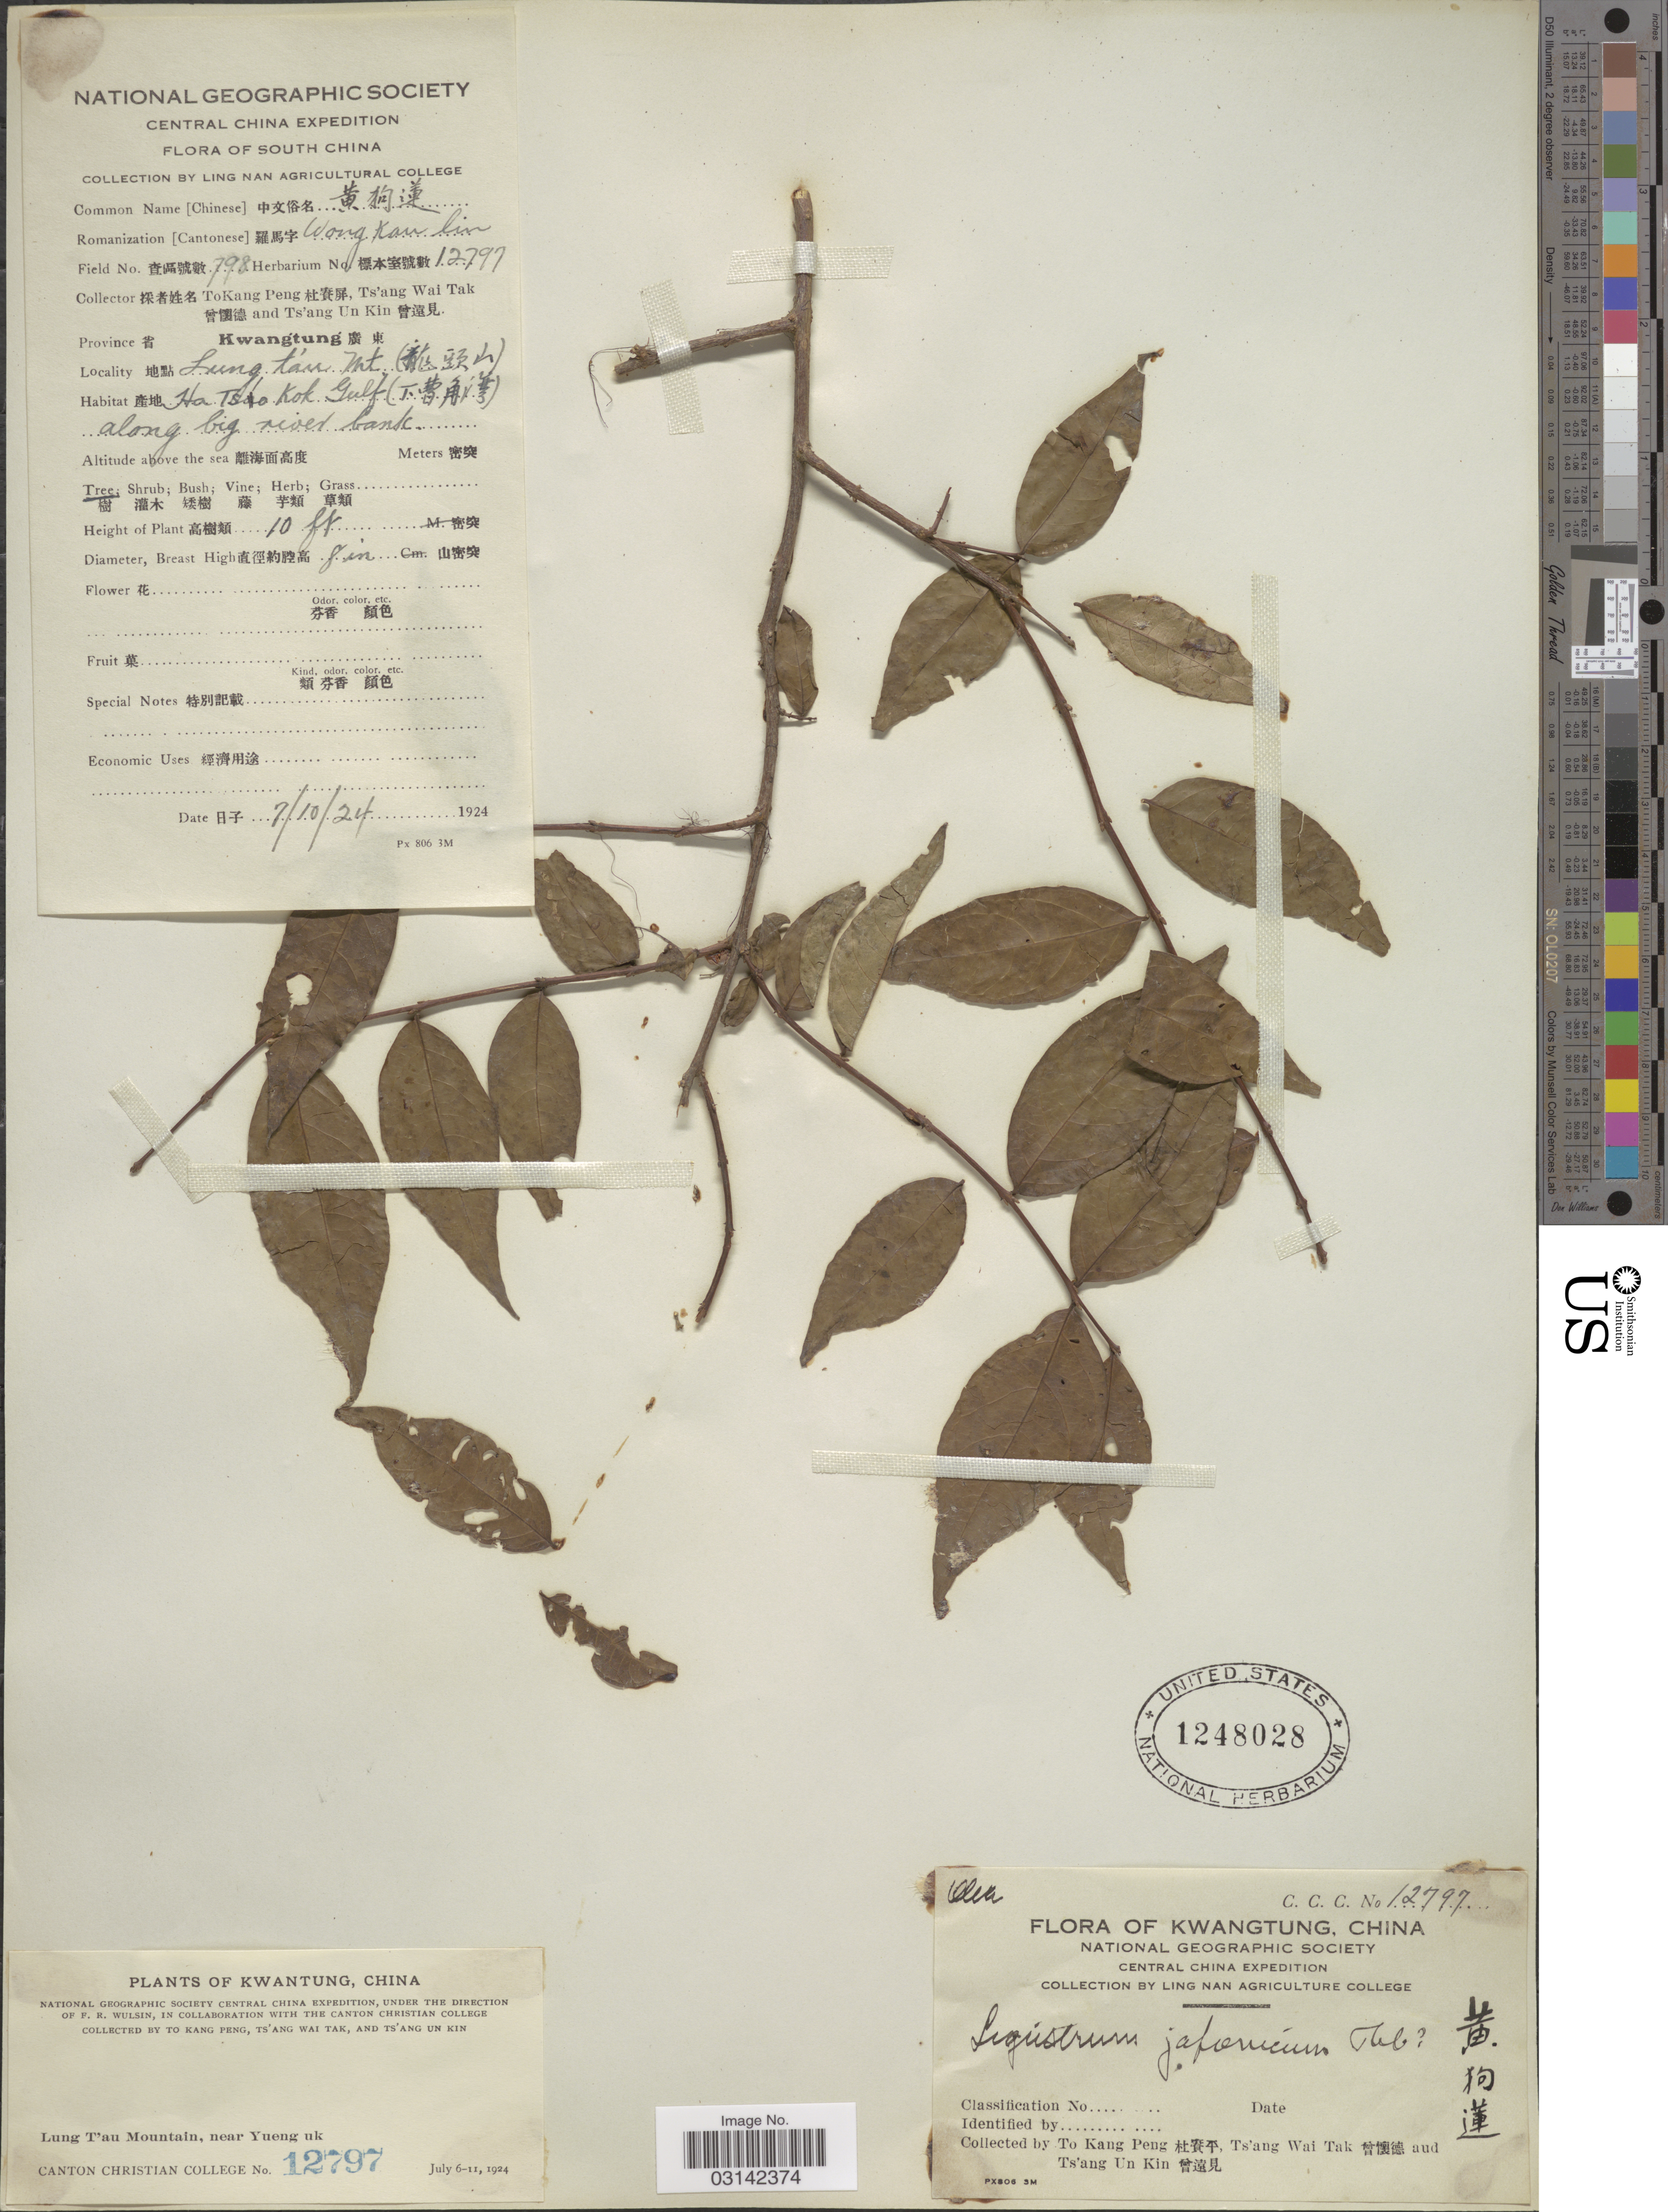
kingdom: Plantae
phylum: Tracheophyta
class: Magnoliopsida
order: Lamiales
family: Oleaceae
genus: Ligustrum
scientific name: Ligustrum japonicum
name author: Thunb.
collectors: To Kang P'eng, W. T. Tsang & Ts' Ang Un Kin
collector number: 12797/798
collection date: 1924-10-07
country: China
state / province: Guangdong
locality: Province Kwangtung. Lung T'au Mountain, near Yueng uk. South China. Ha Tso [interpreted] Kok Gulf along big river bank.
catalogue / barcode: US 1248028